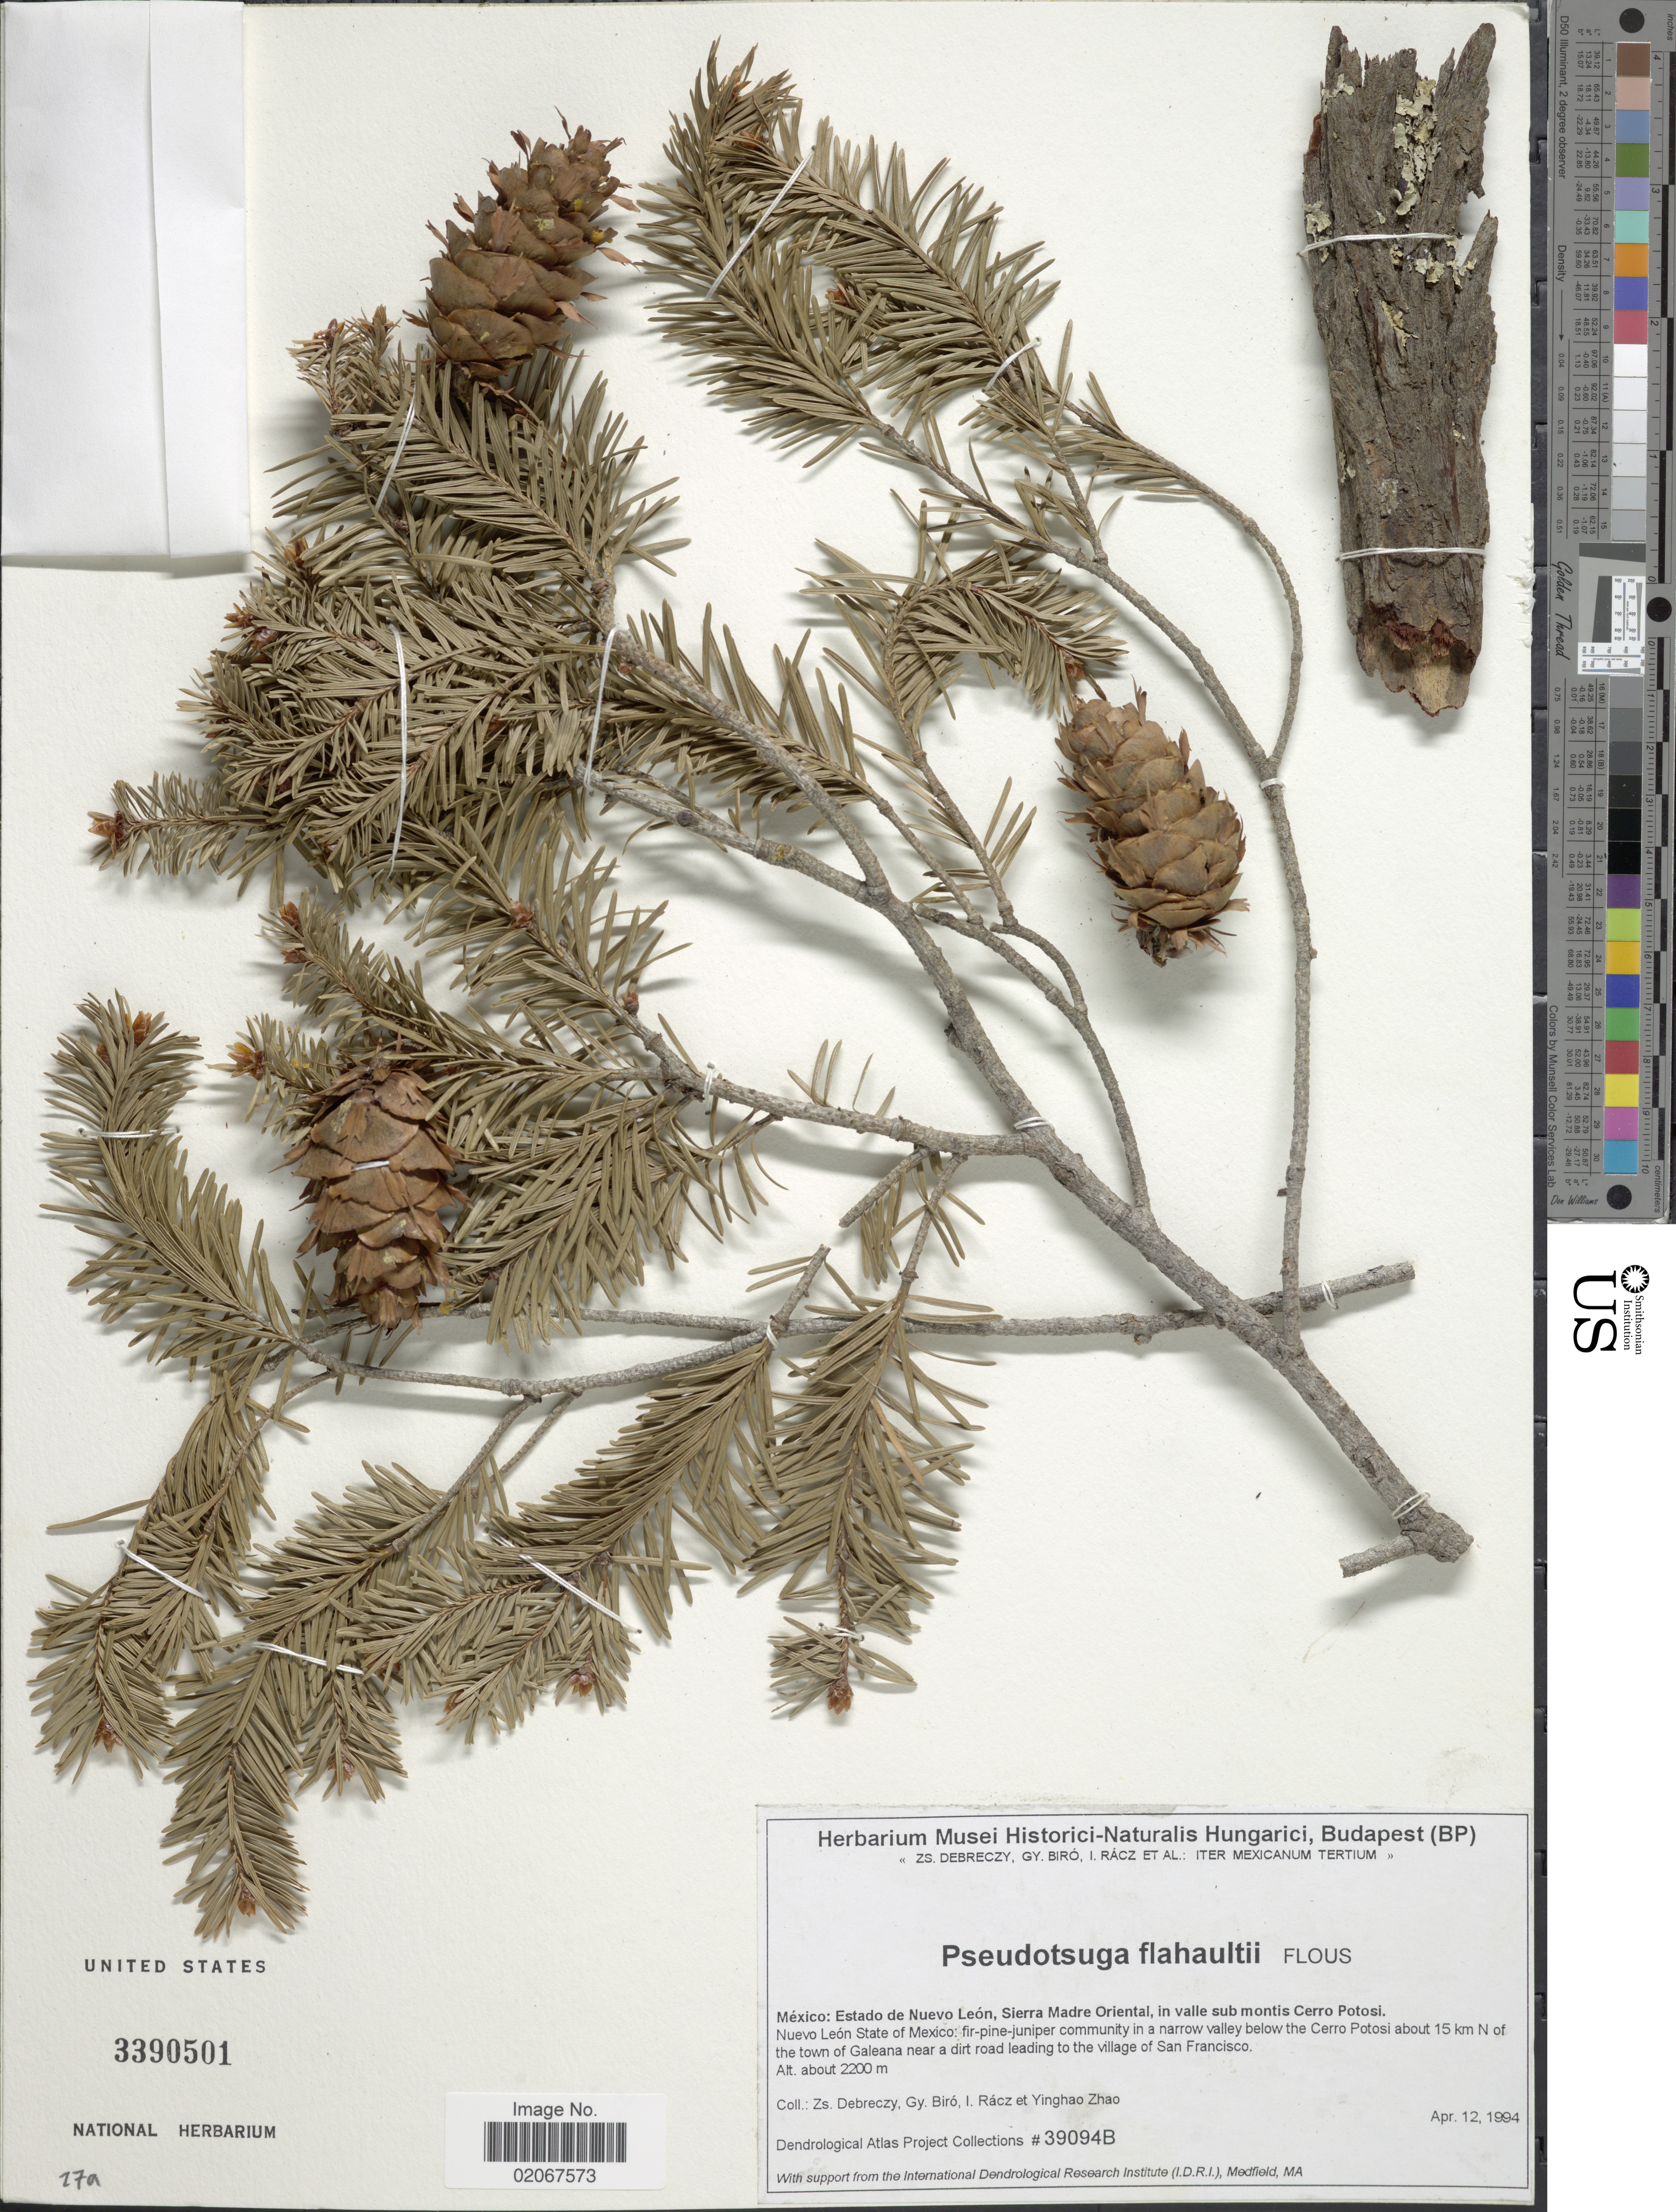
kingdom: Plantae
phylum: Tracheophyta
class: Pinopsida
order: Pinales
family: Pinaceae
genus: Pseudotsuga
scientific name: Pseudotsuga flahaultii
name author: Flous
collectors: Z. Debreczy, G. Biro, I. Rácz & Yunpeng Zhao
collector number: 39094B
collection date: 1994-04-12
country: Mexico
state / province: Nuevo León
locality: Mexico: Estado de Nuevo Leon, Sierra Madre Oriental, in valle sub montis Cerro Potosi. Nuevo Leon State of Mexico, in narrow valley below the Cerro Potosi about 15 km N of the town of Galeana near a dirt road leading to the village of San Francisco.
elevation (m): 2200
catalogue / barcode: US 3390501